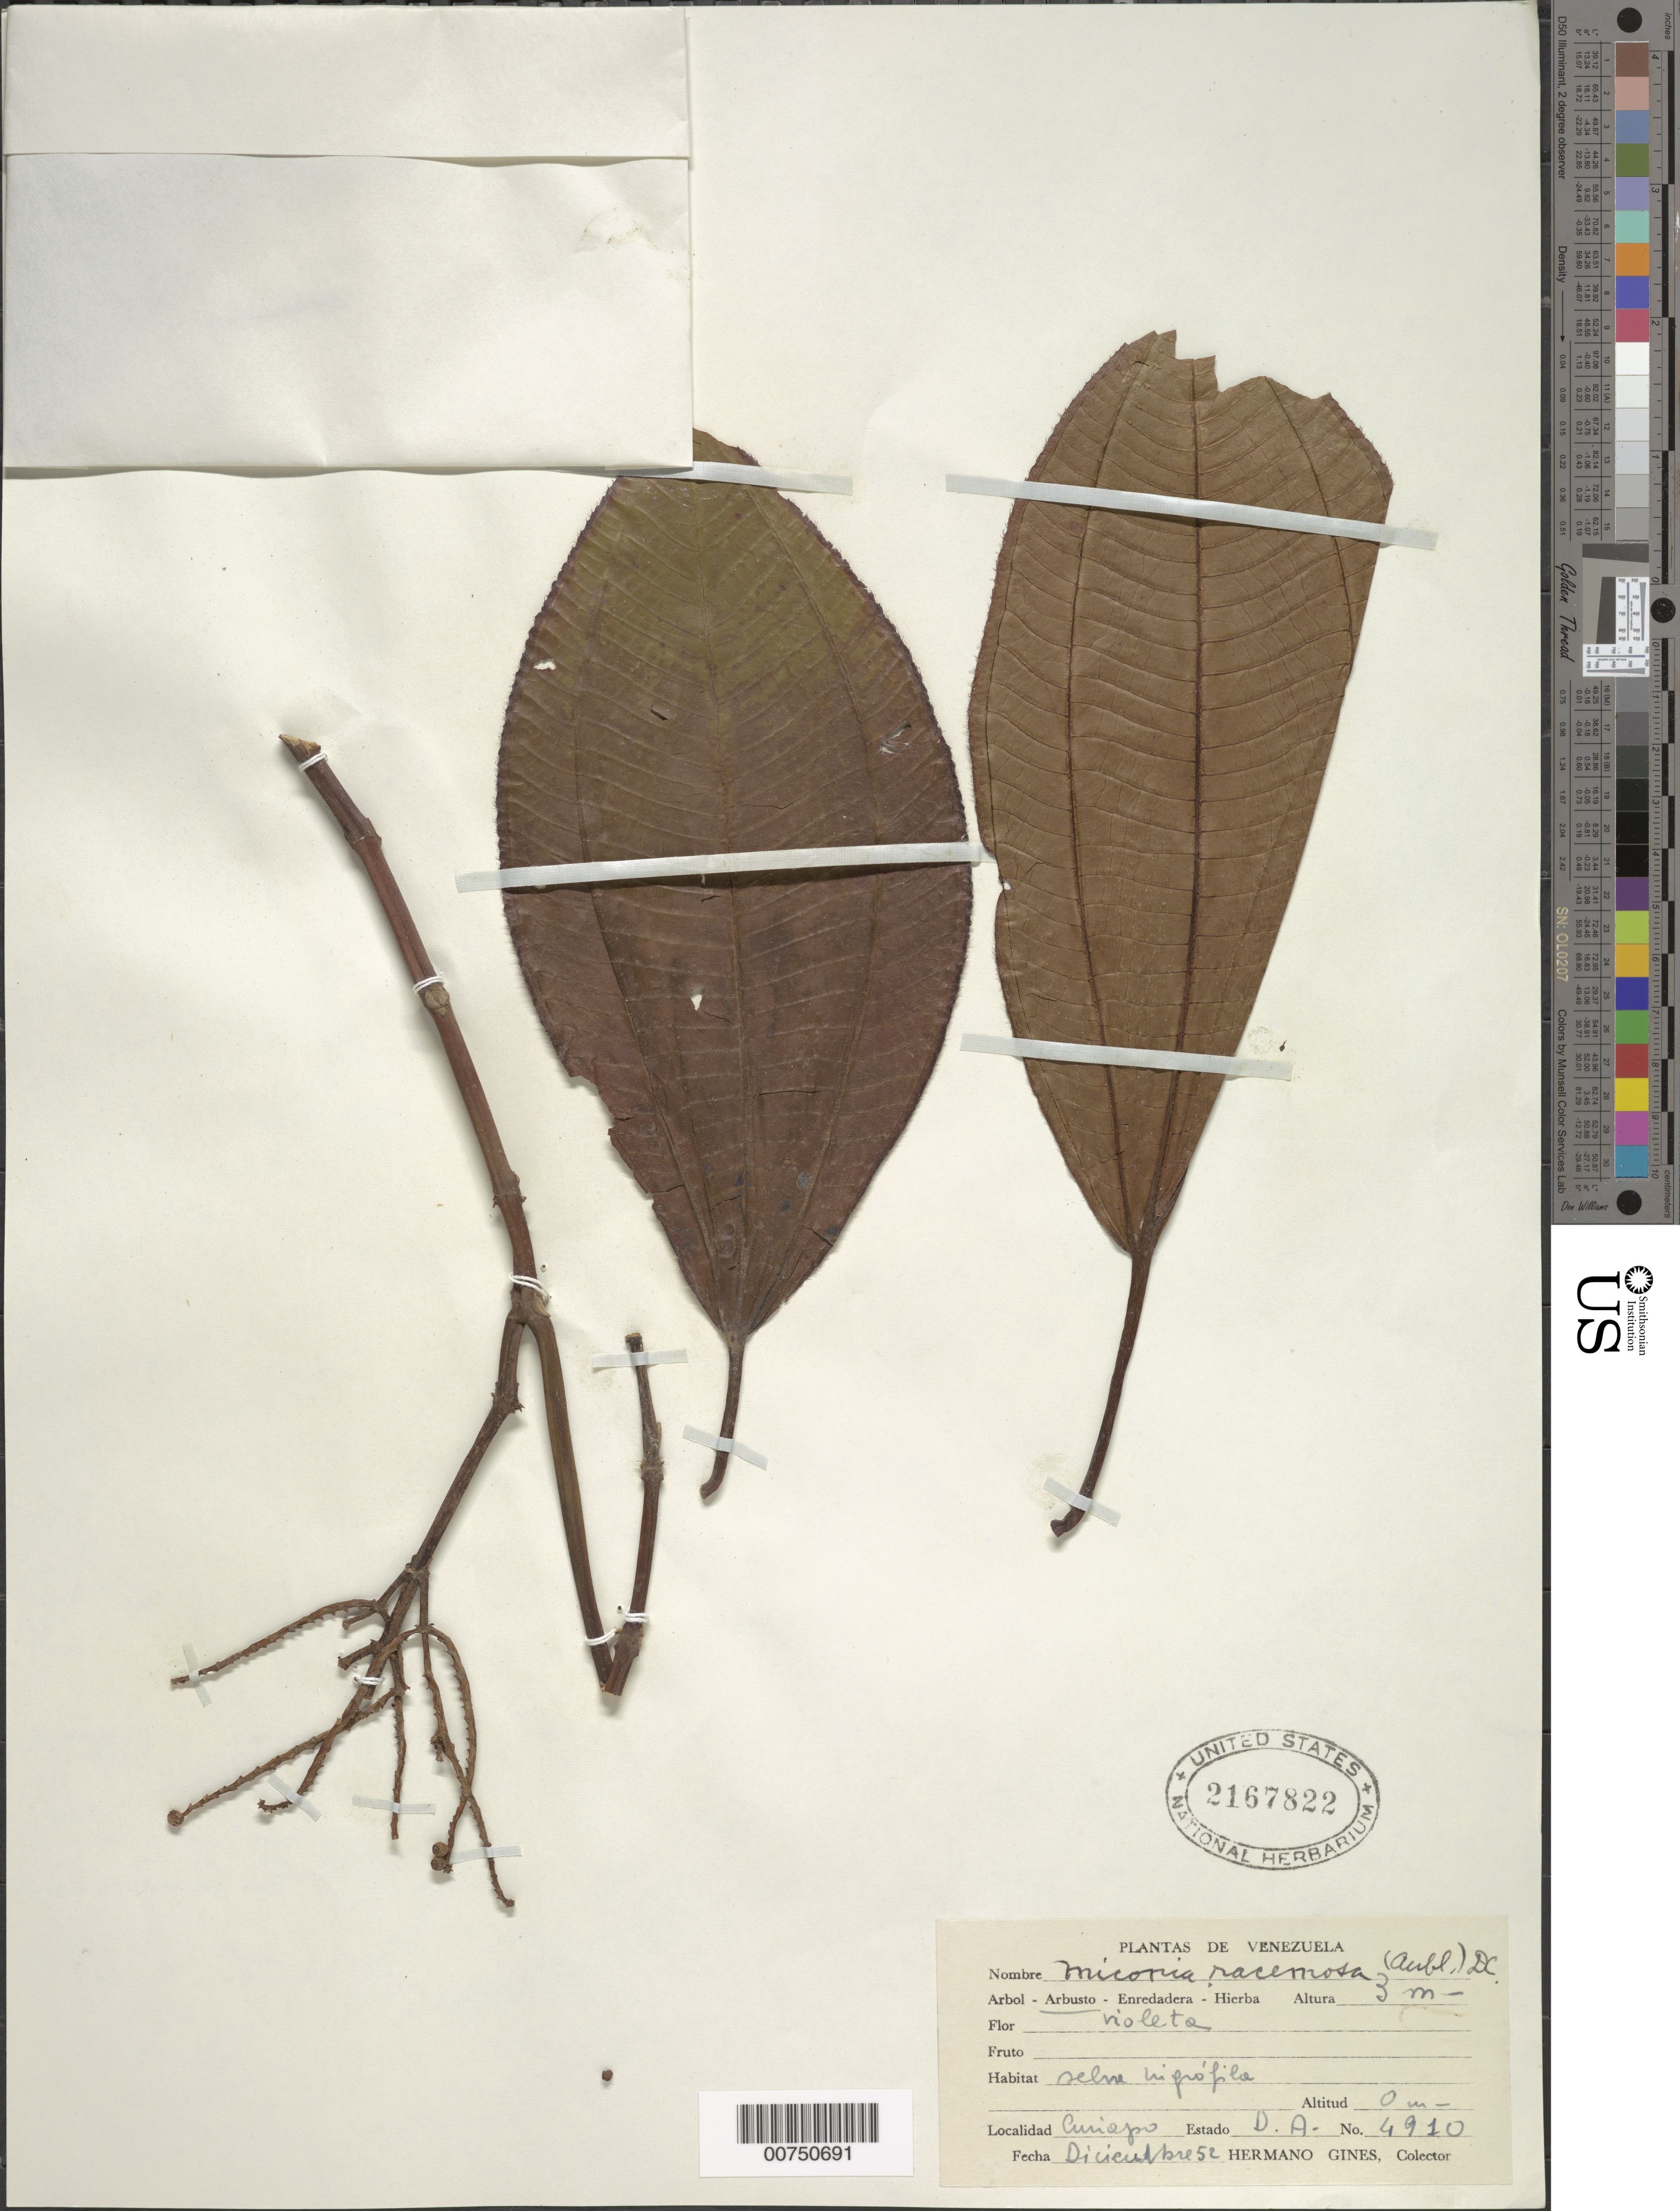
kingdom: Plantae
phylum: Tracheophyta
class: Magnoliopsida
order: Myrtales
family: Melastomataceae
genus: Miconia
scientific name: Miconia racemosa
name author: (Aubl.) DC.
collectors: H. Gines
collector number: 4910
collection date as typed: Dec-52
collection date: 1952-12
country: Venezuela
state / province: Delta Amacuro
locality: Curiapo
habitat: Selva higrofila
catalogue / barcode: US 2167822